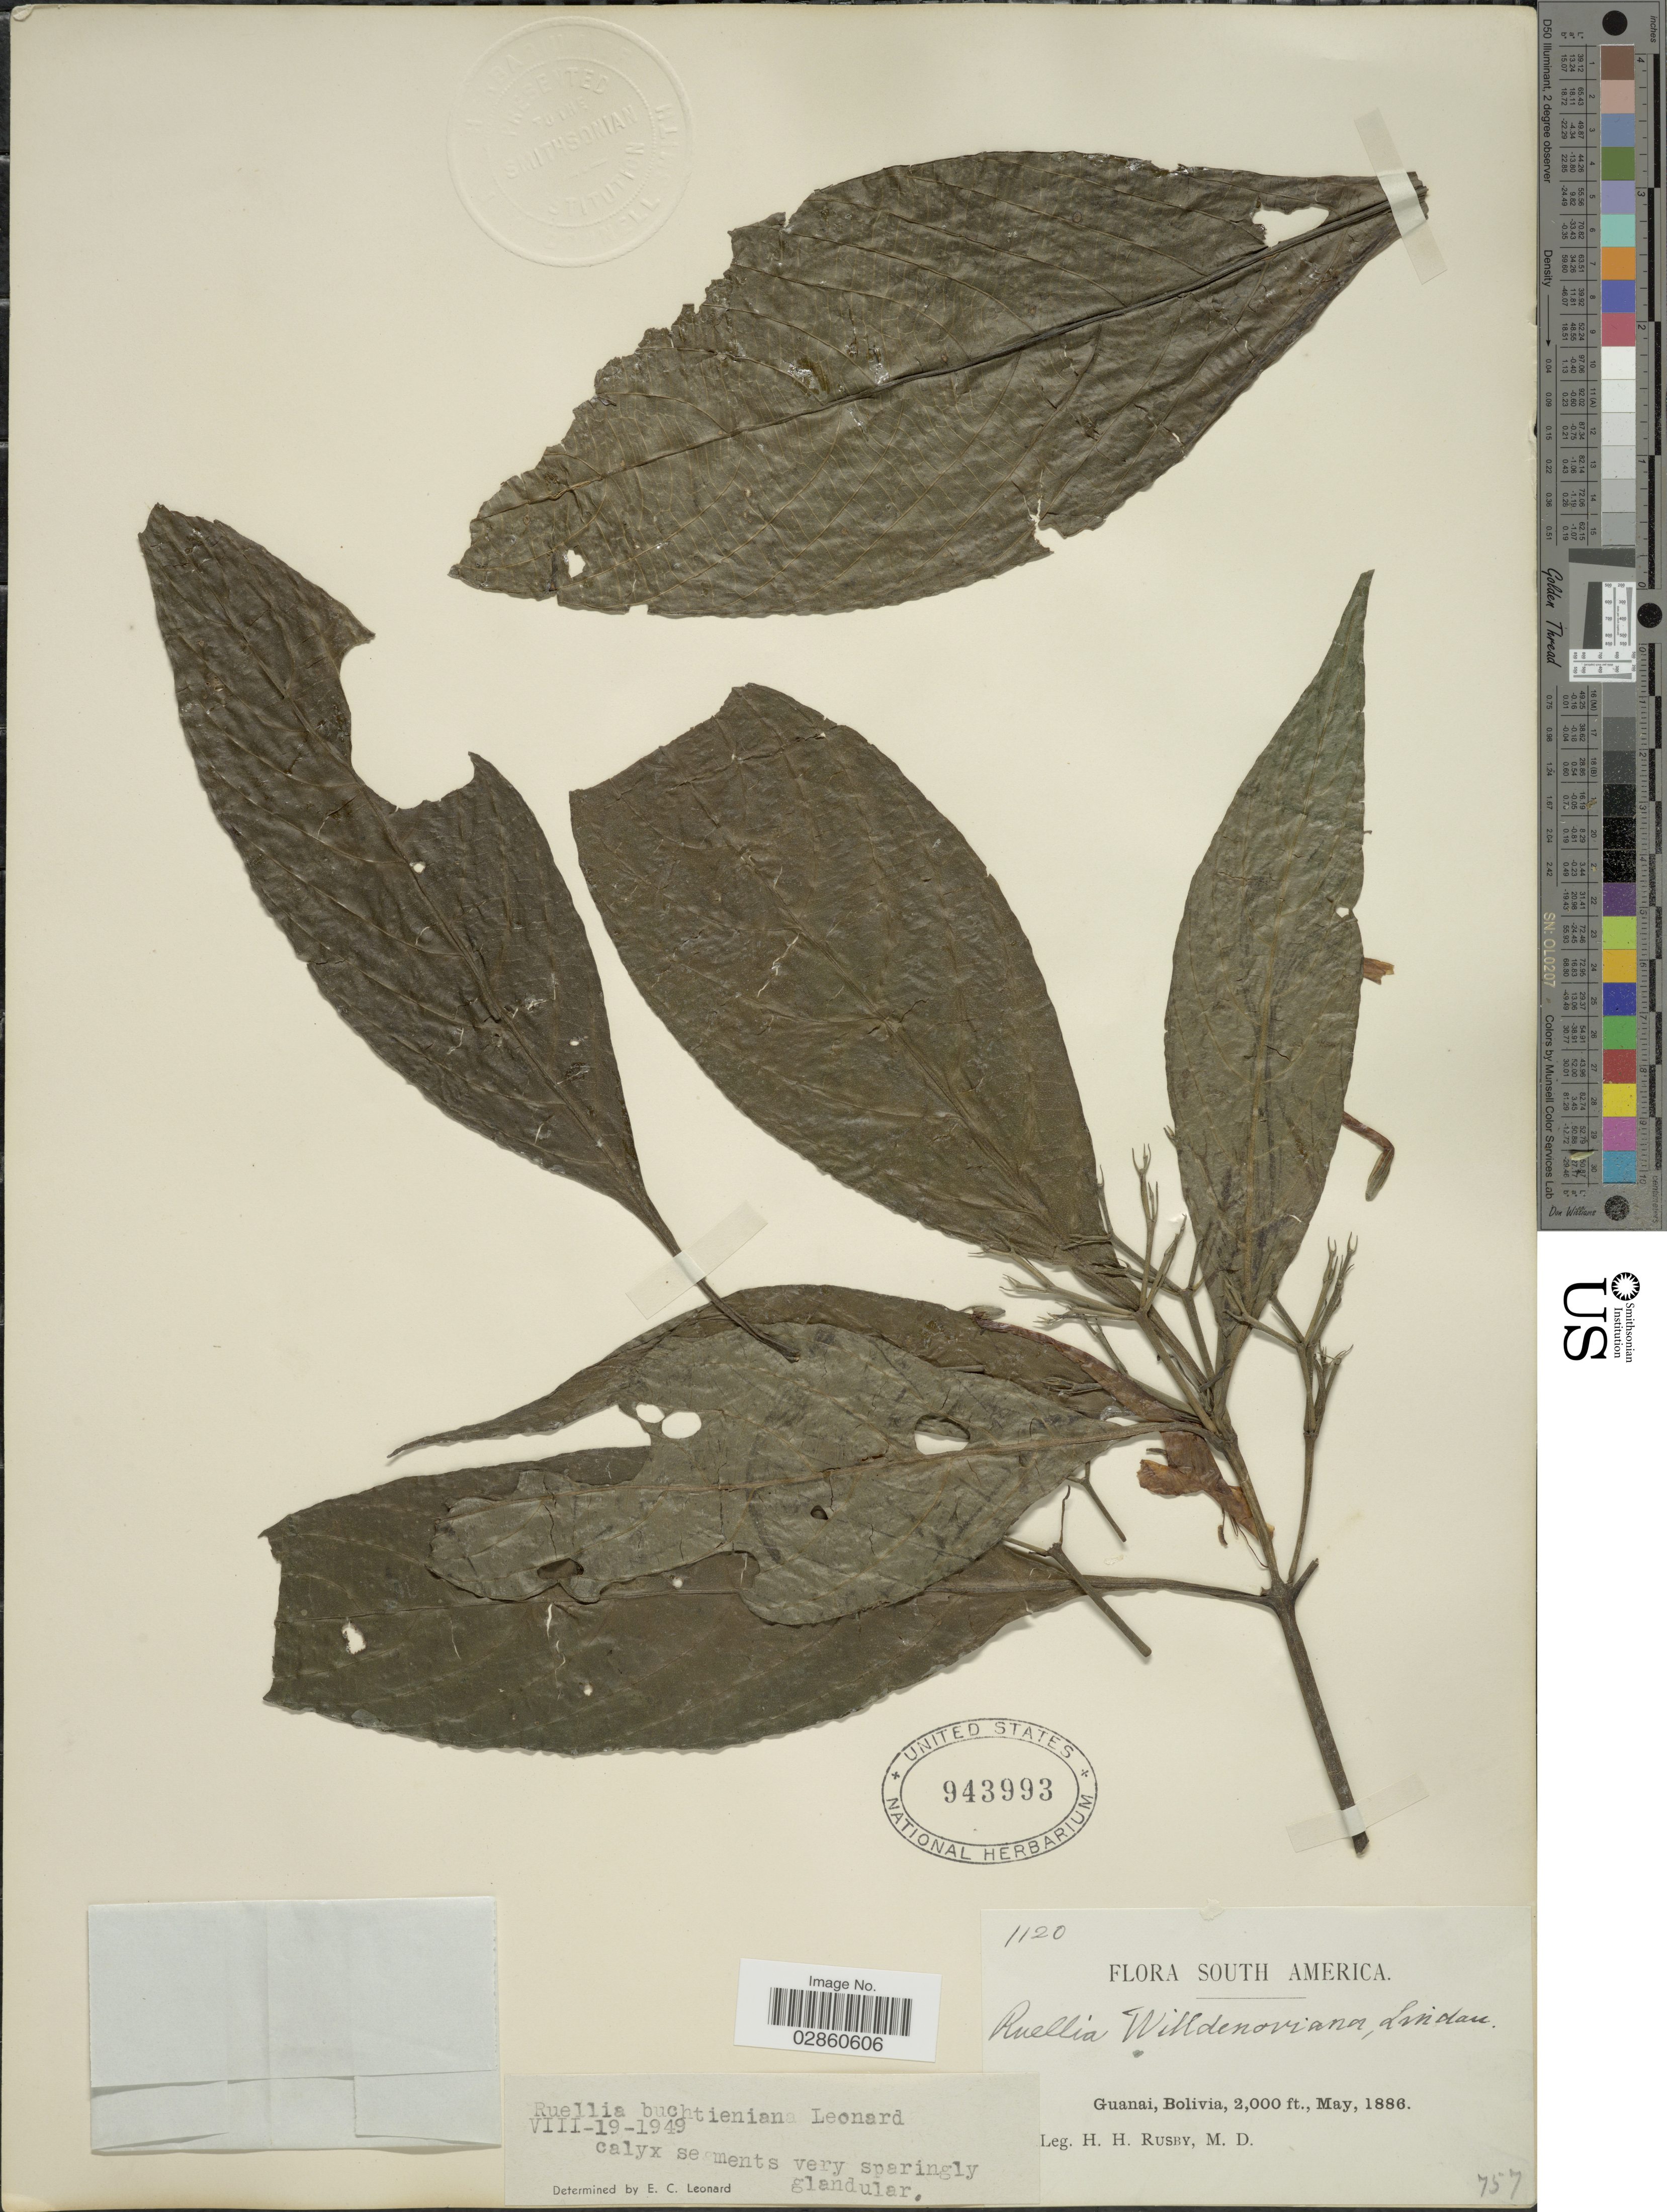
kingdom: Plantae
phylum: Tracheophyta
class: Magnoliopsida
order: Lamiales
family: Acanthaceae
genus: Ruellia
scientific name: Ruellia haenkeana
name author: (Nees) Wassh.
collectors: H. H. Rusby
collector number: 1120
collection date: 1886-05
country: Bolivia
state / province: La Páz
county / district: Larecaja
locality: Guanay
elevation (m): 610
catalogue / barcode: US 943993